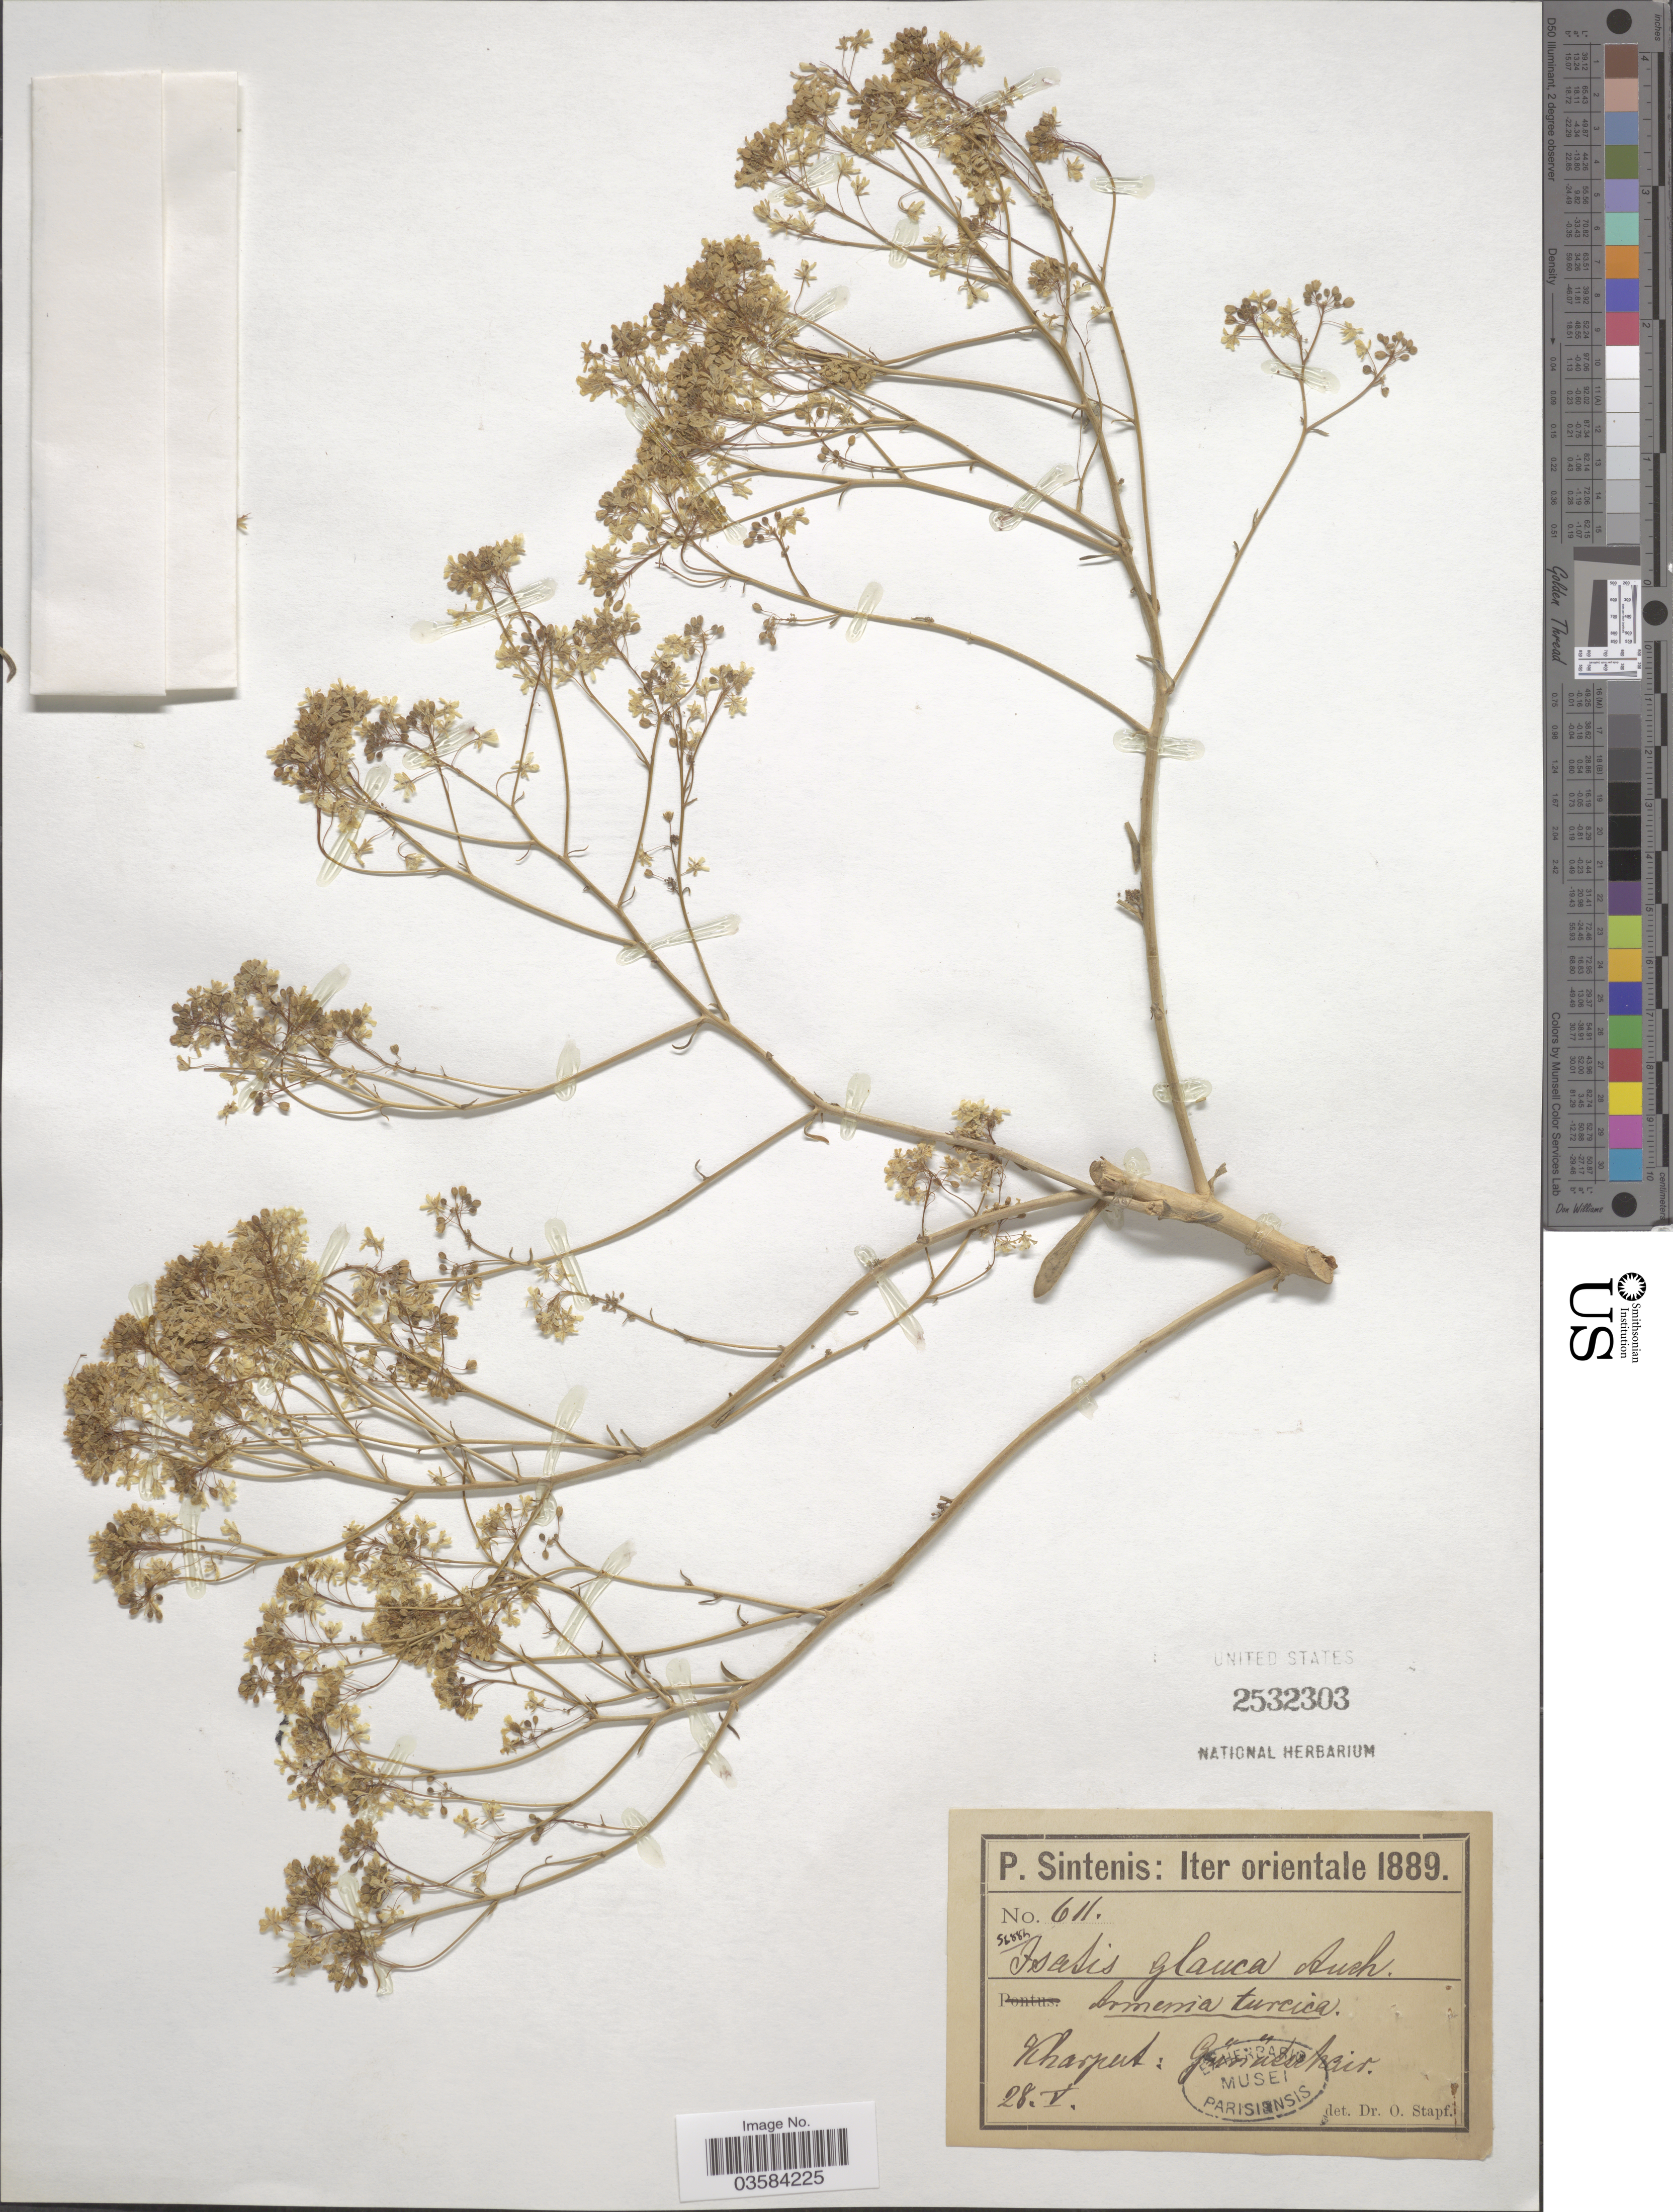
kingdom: Plantae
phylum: Tracheophyta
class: Magnoliopsida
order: Brassicales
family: Brassicaceae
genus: Isatis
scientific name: Isatis glauca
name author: Aucher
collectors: P. Sintenis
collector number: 611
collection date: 1889-05-28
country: Armenia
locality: Iter orientale. Armenia turcica. Kharput: Günüdschair [interpreted].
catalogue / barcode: US 2532303